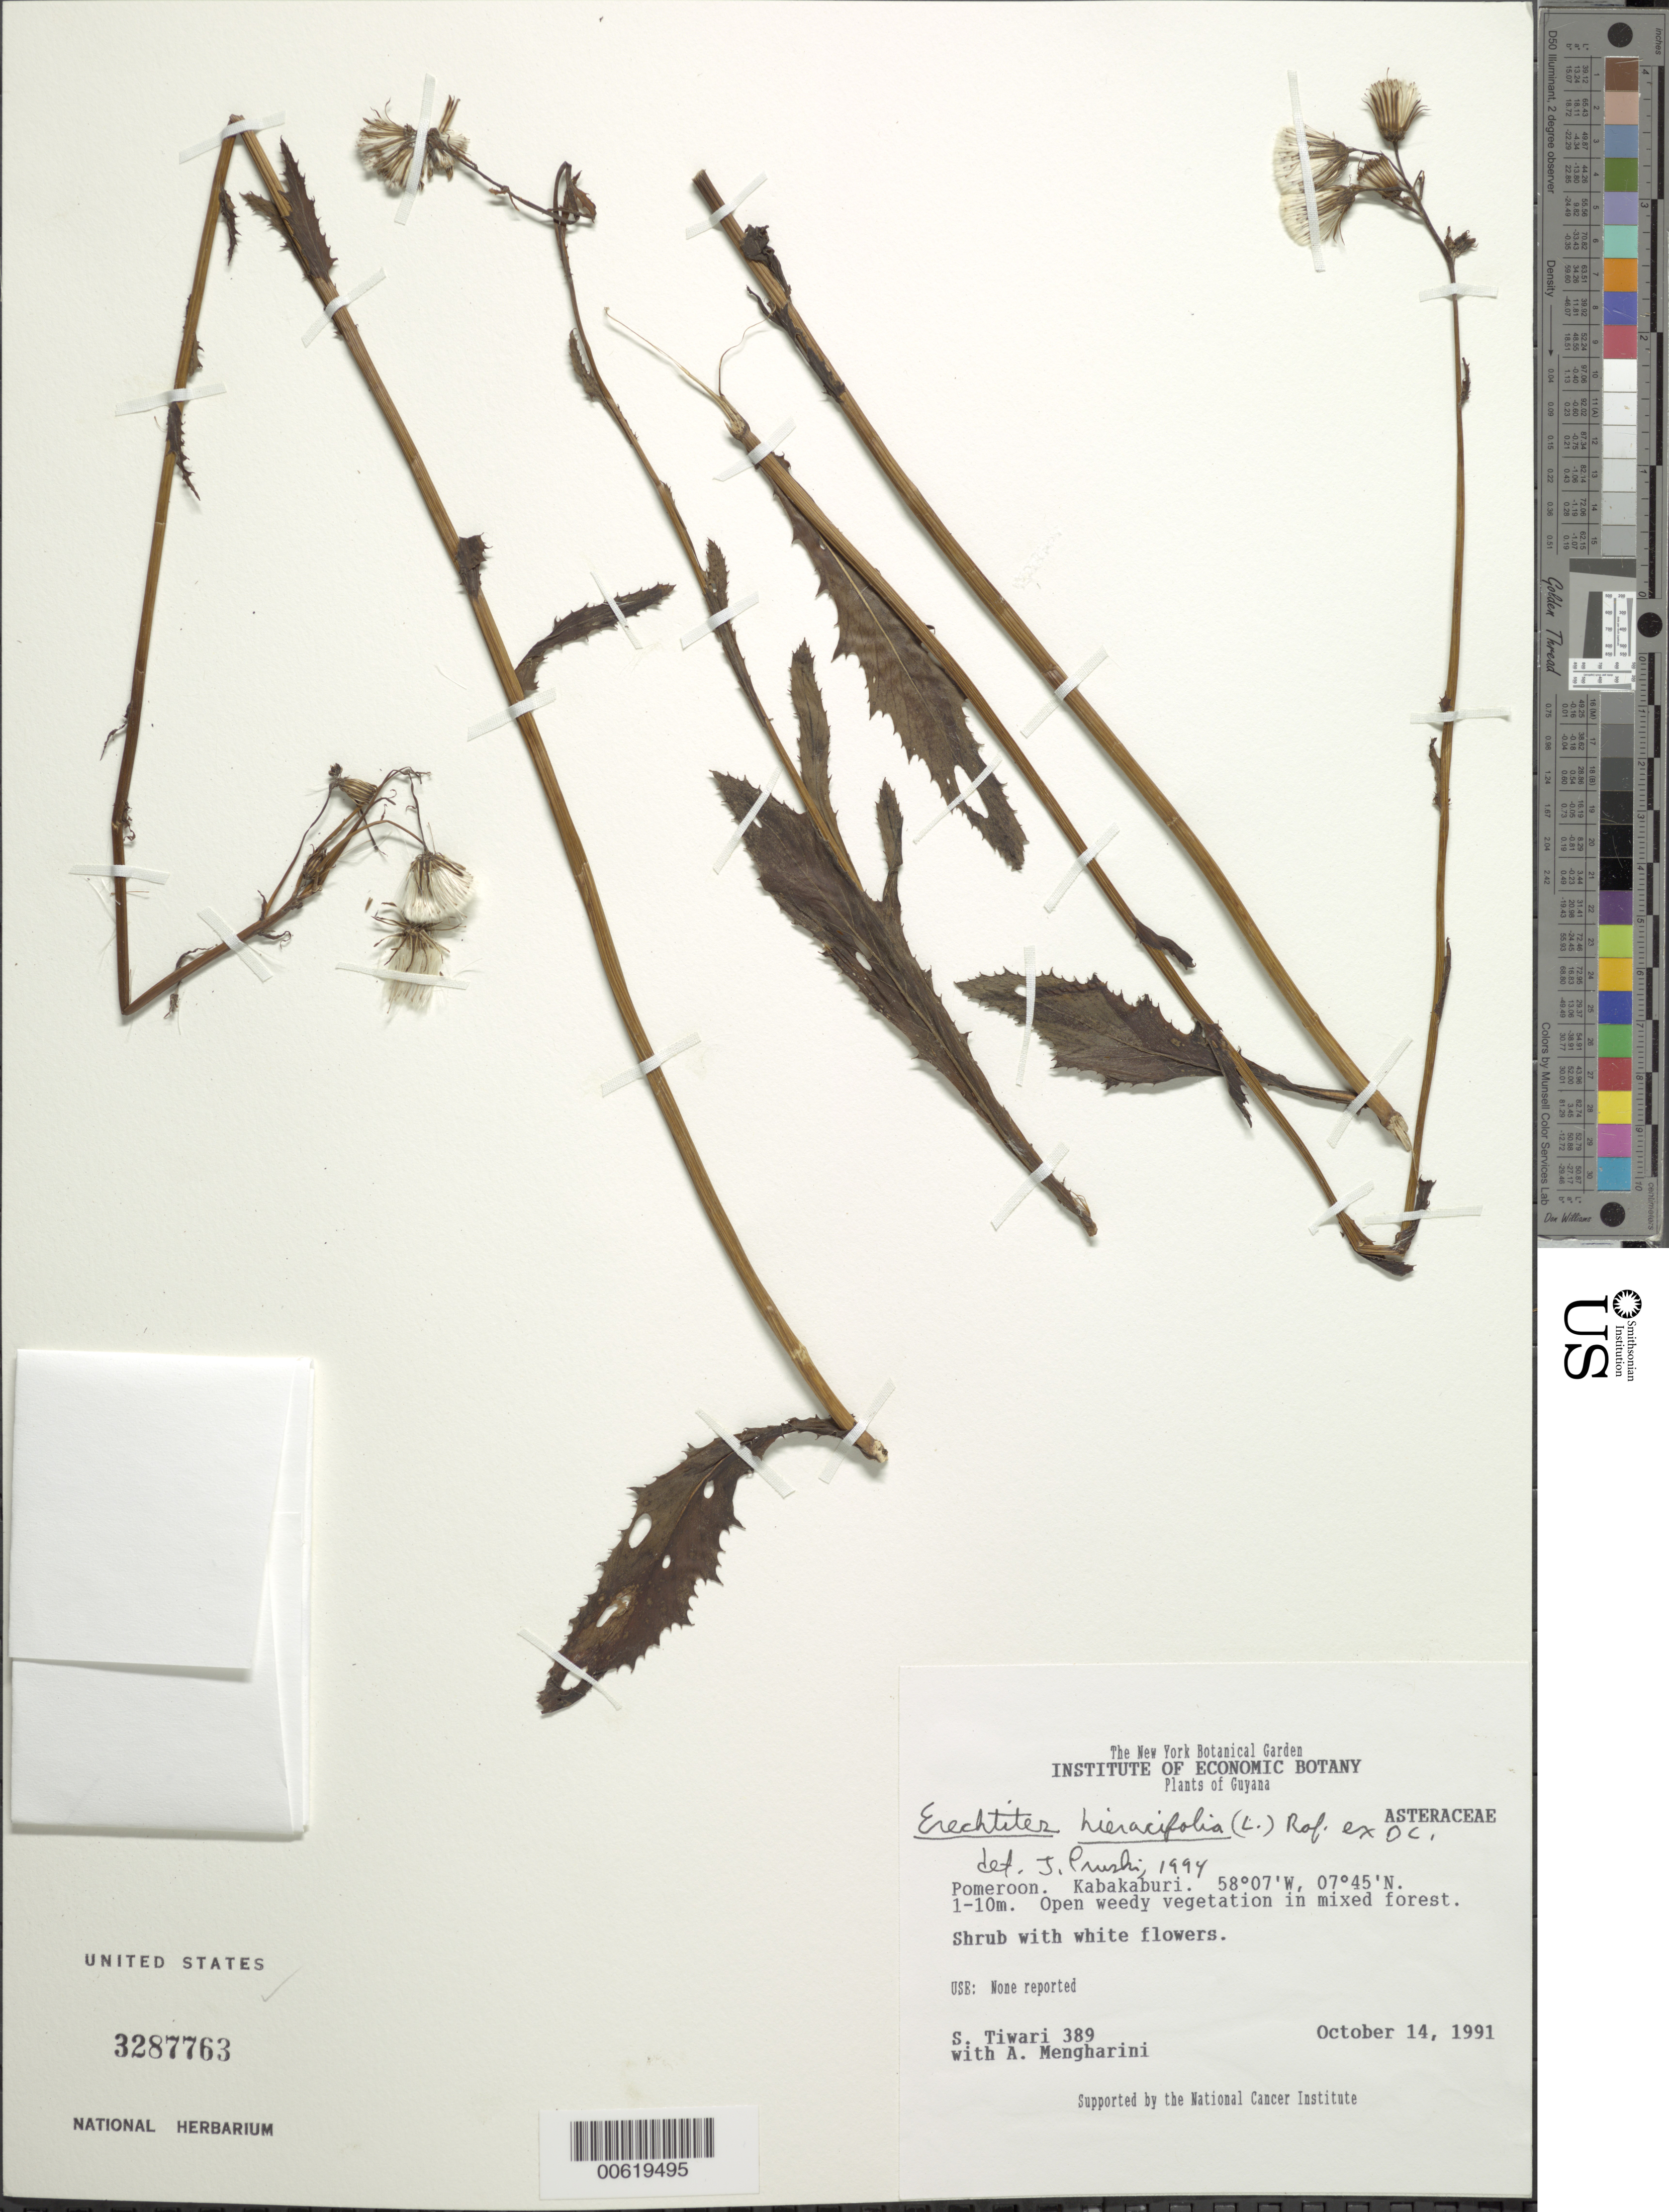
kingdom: Plantae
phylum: Tracheophyta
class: Magnoliopsida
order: Asterales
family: Asteraceae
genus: Erechtites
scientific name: Erechtites hieraciifolius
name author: (L.) Raf. ex DC.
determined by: Pruski, J. F.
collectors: S. Tiwari & A. Mengharini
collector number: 389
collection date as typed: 14-Oct-91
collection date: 1991-10-14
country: Guyana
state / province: Pomeroon-Supenaam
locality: Kabakaburi, Pomeroon Dist.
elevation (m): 1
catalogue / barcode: US 3287763